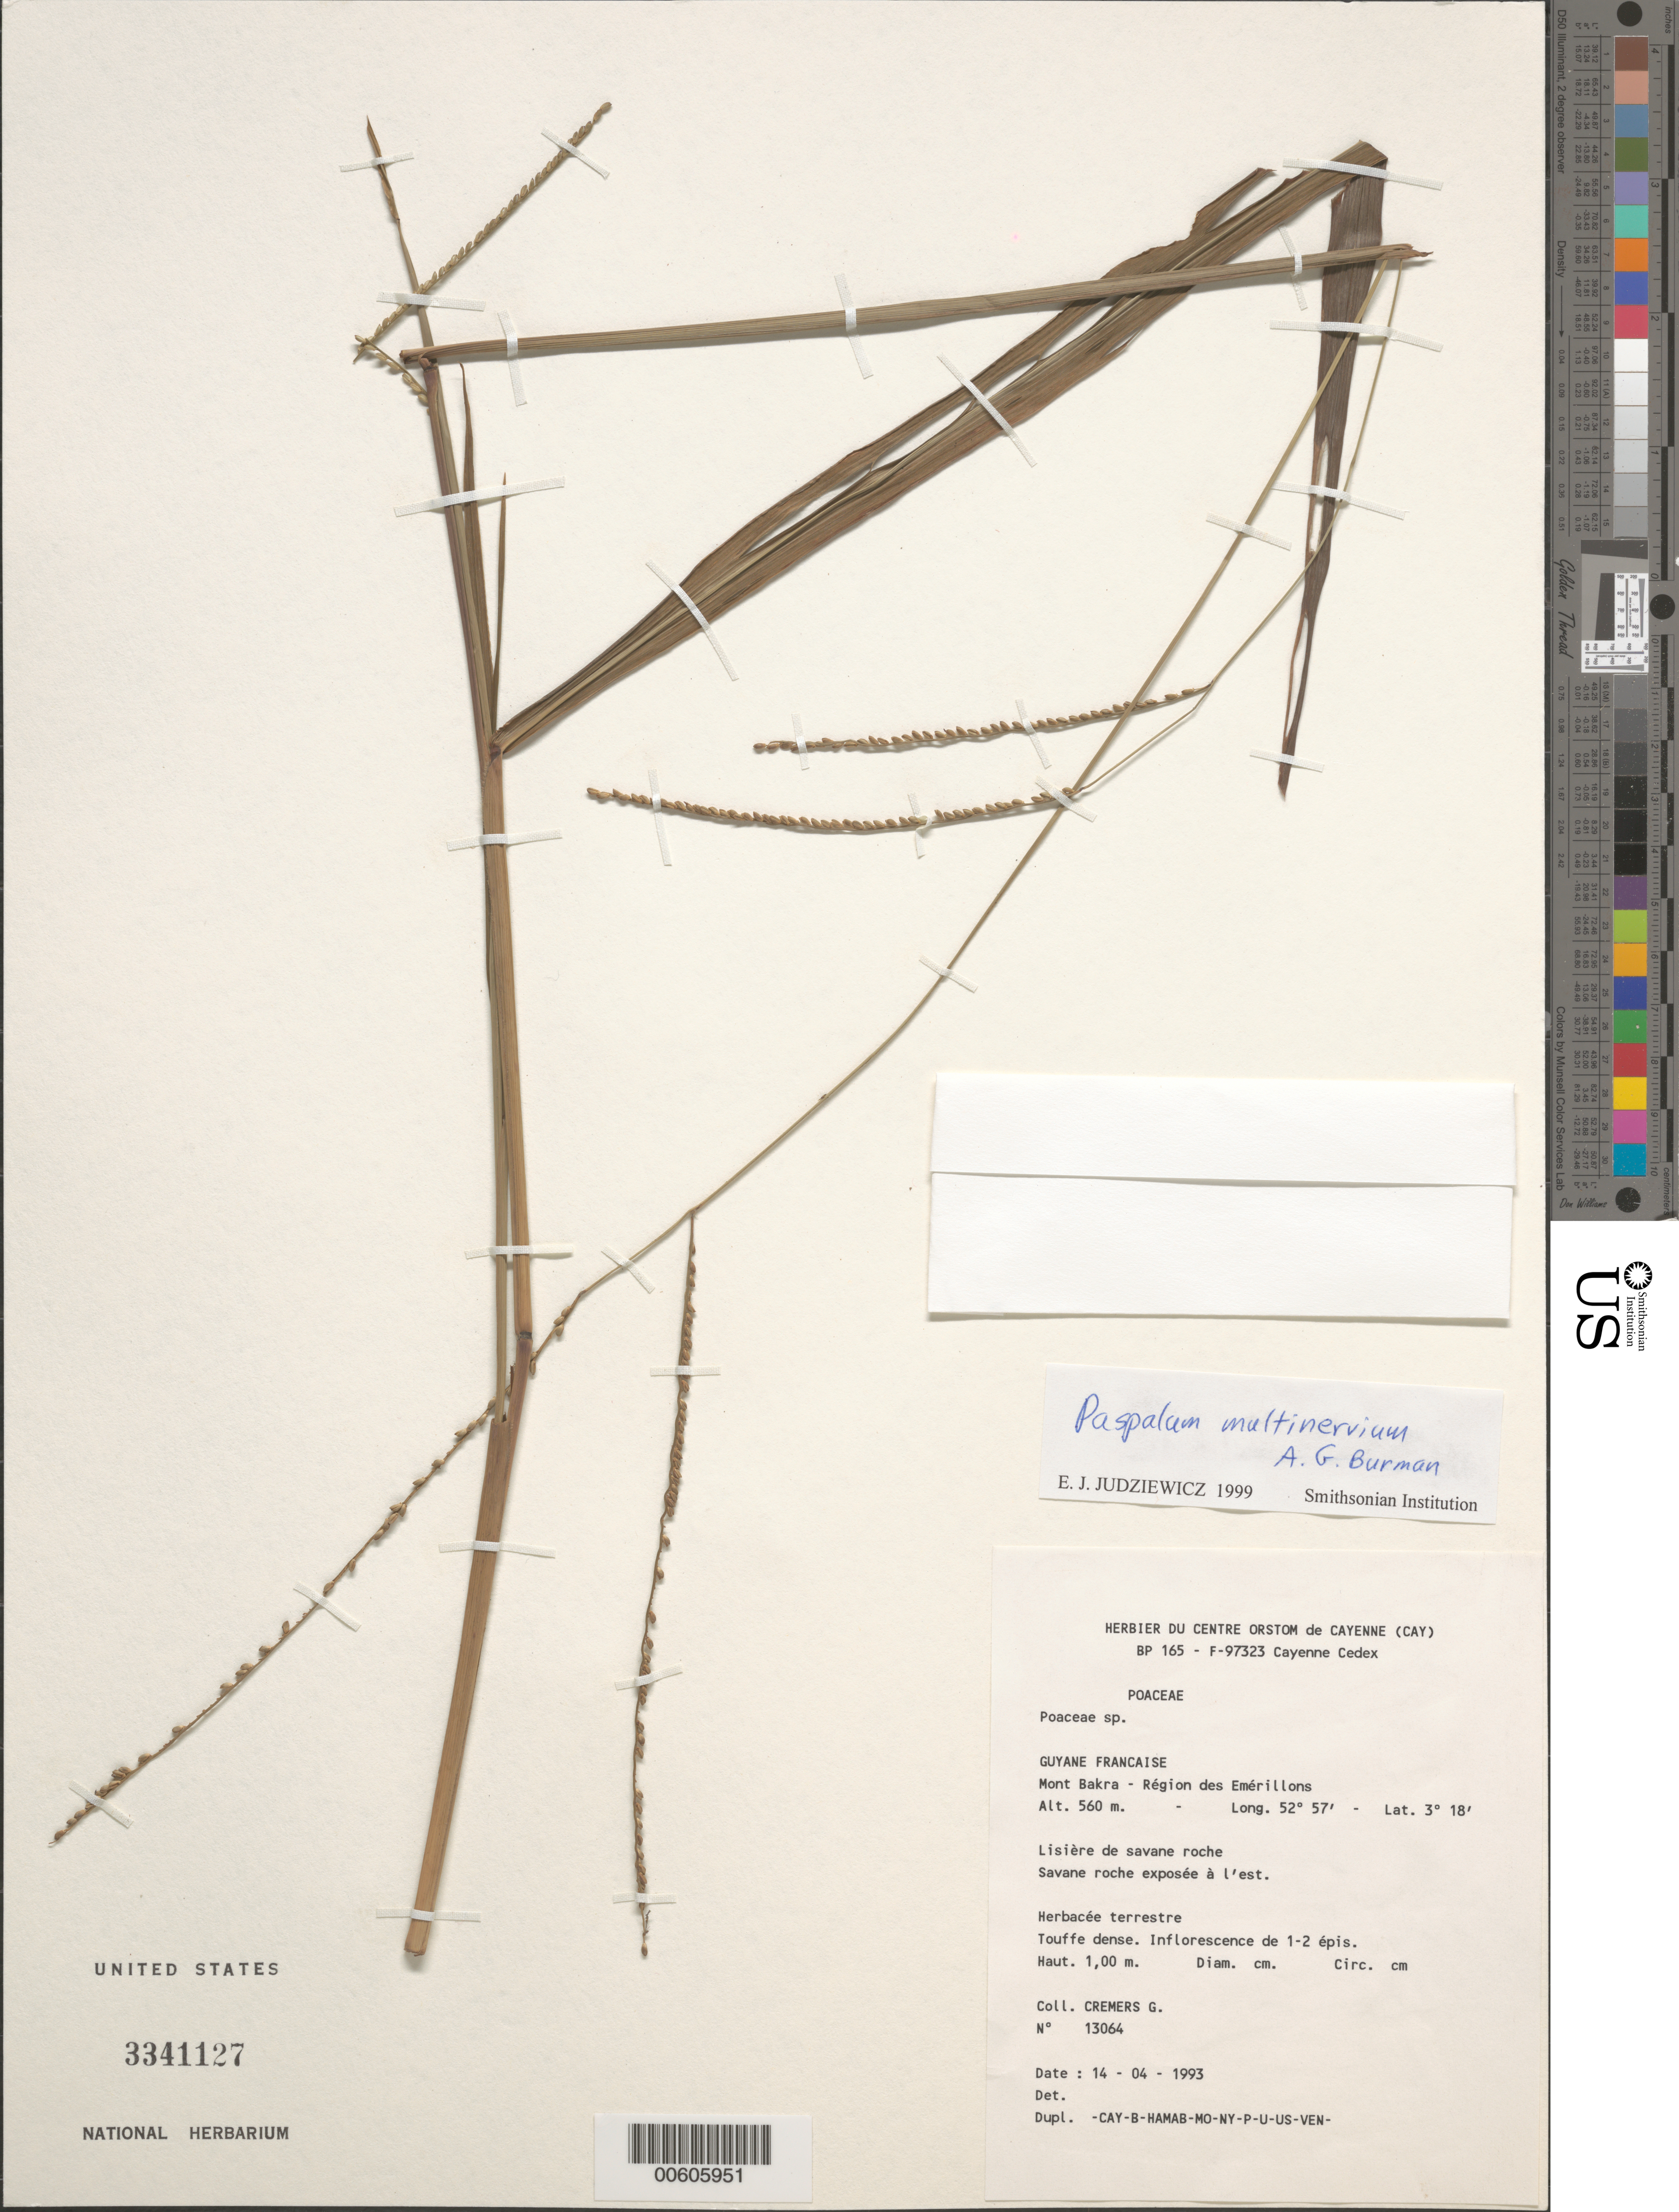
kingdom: Plantae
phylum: Tracheophyta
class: Liliopsida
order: Poales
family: Poaceae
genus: Paspalum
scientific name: Paspalum multinervium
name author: A.G. Burm.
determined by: Judziewicz, E. J.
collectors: G. Cremers & J.-J. de Granville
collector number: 13064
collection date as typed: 14-Apr-93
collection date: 1993-04-14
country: French Guiana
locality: Mont Bakra, région des Emérillons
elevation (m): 560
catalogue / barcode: US 3295880